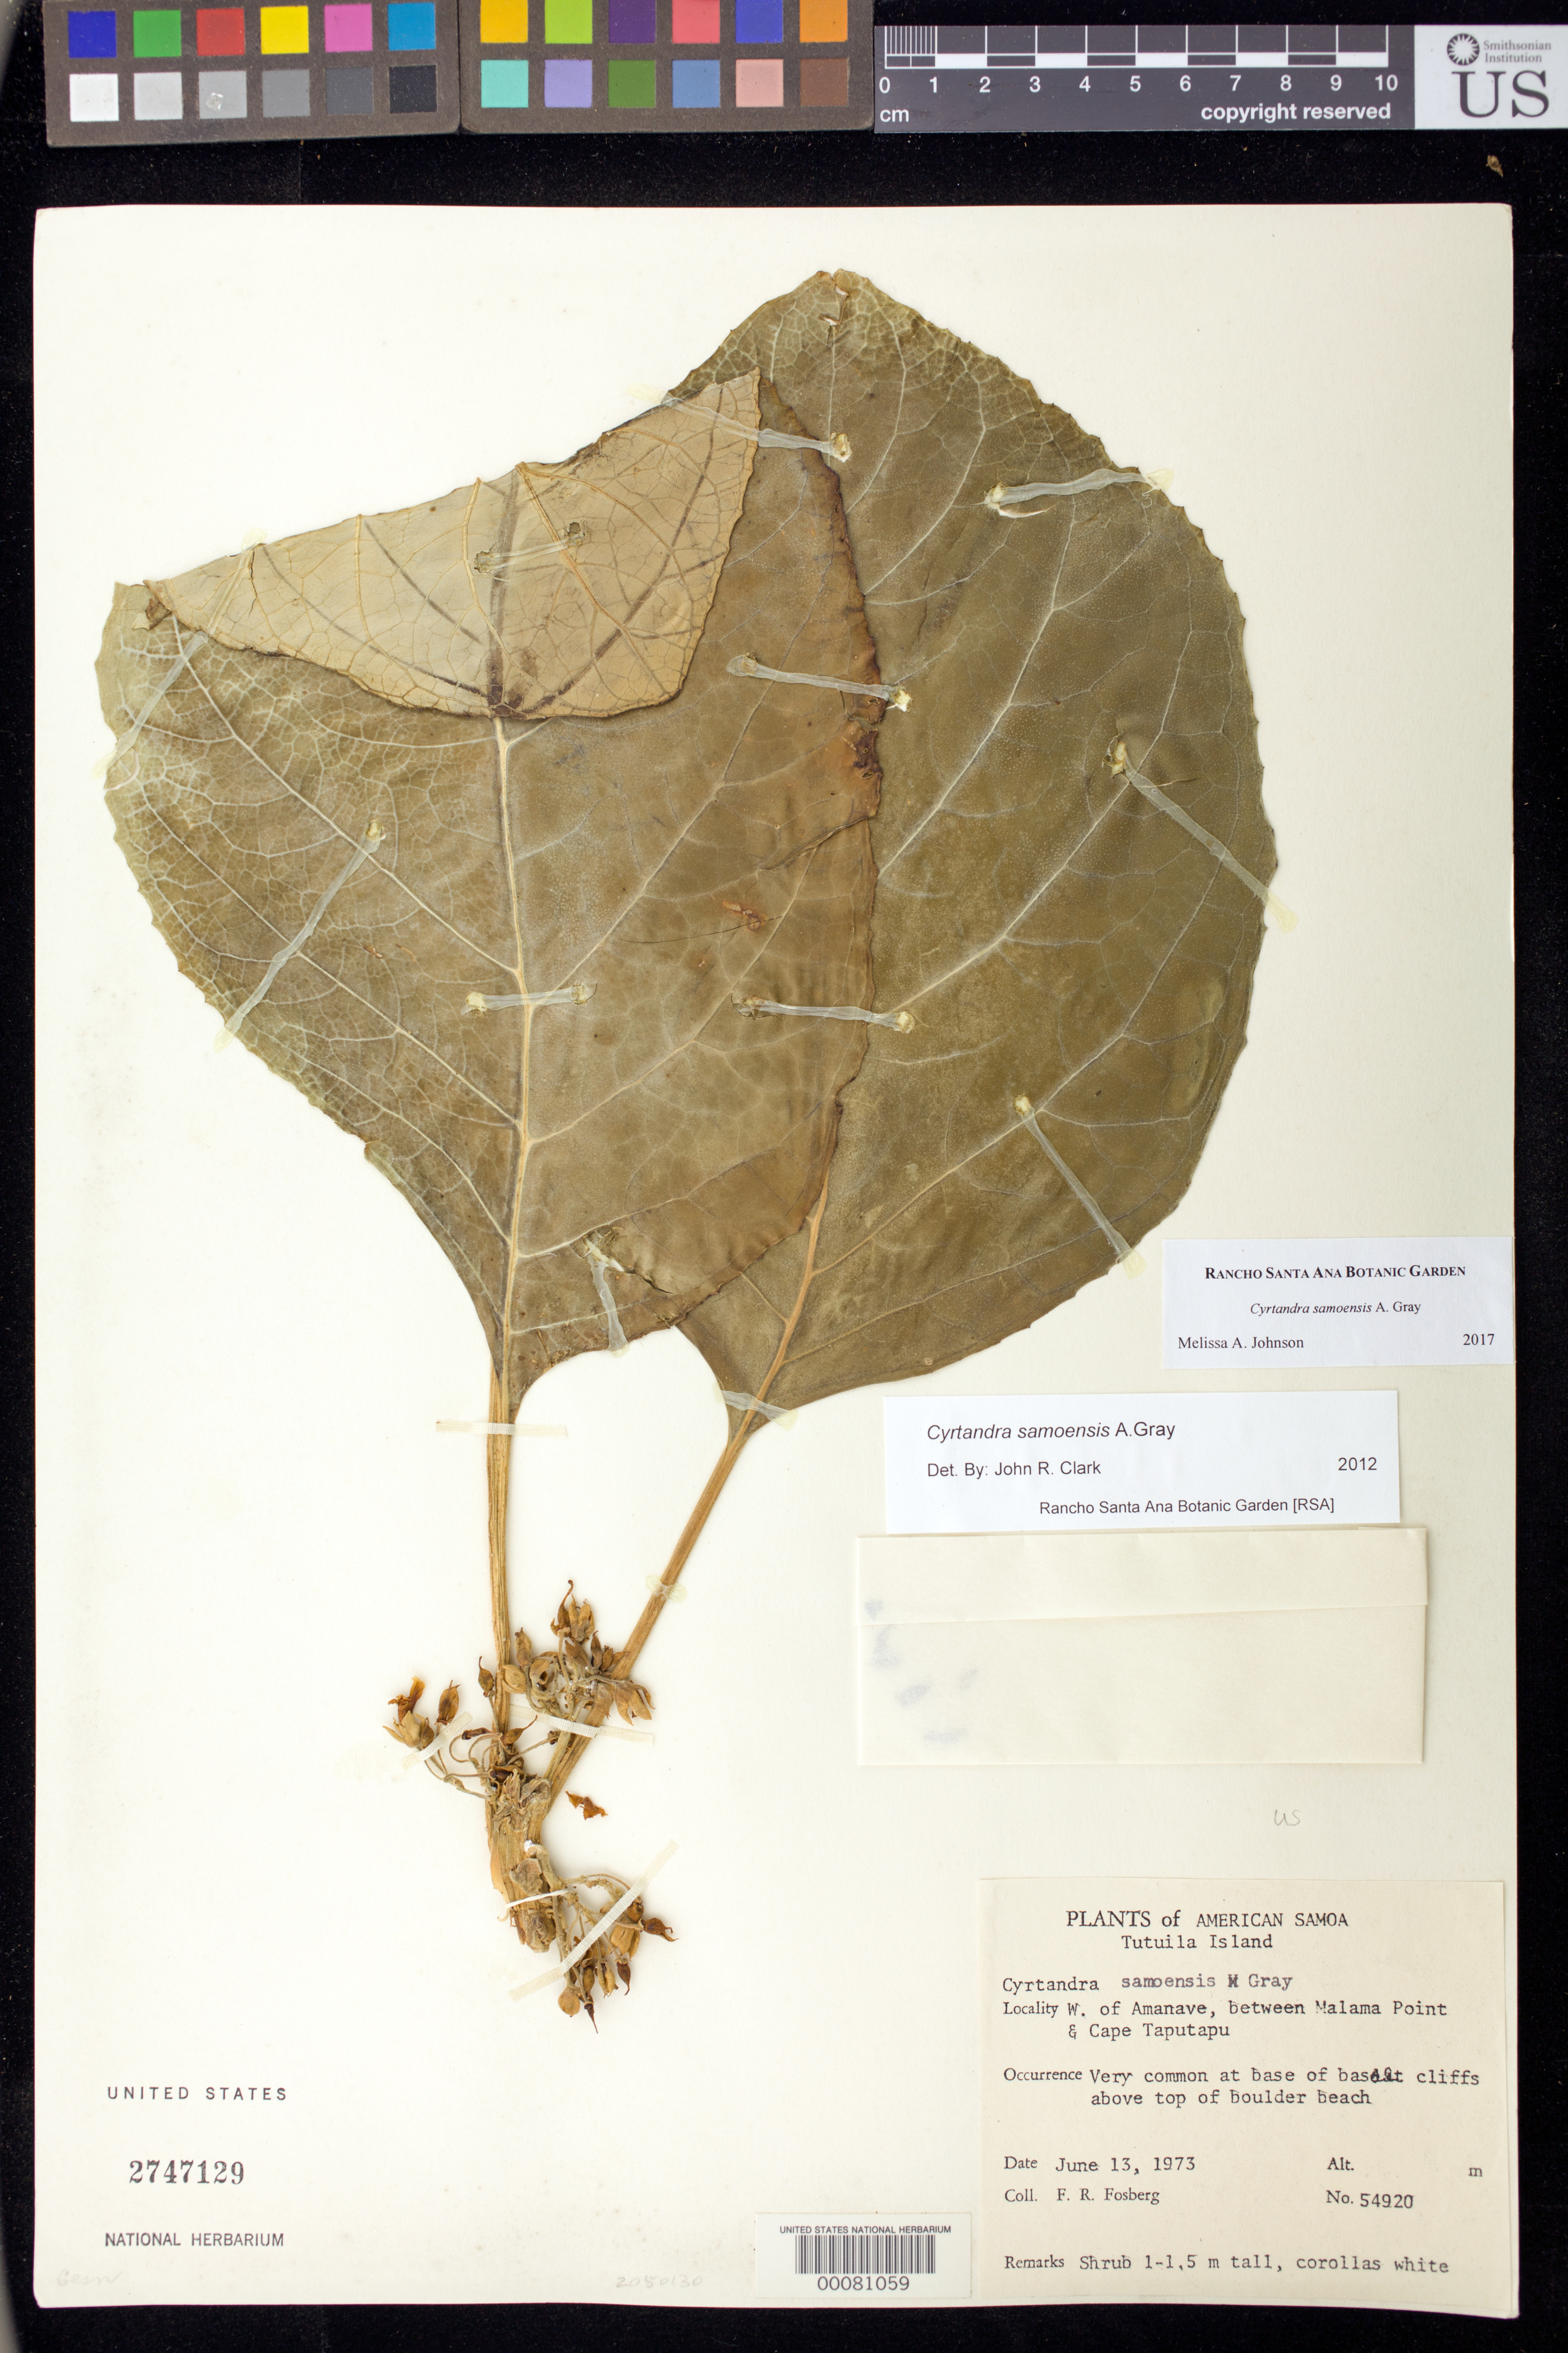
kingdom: Plantae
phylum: Tracheophyta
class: Magnoliopsida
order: Lamiales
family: Gesneriaceae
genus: Cyrtandra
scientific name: Cyrtandra samoensis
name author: A. Gray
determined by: Johnson, Melissa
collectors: F. R. Fosberg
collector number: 54920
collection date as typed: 13 Jun 1973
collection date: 1973-06-13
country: American Samoa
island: Tutua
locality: Tutuila i., W of amanave, between malama point & cape taputapu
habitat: Very common at base of basalt cliffs above top of boulder beach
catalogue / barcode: US 2747129